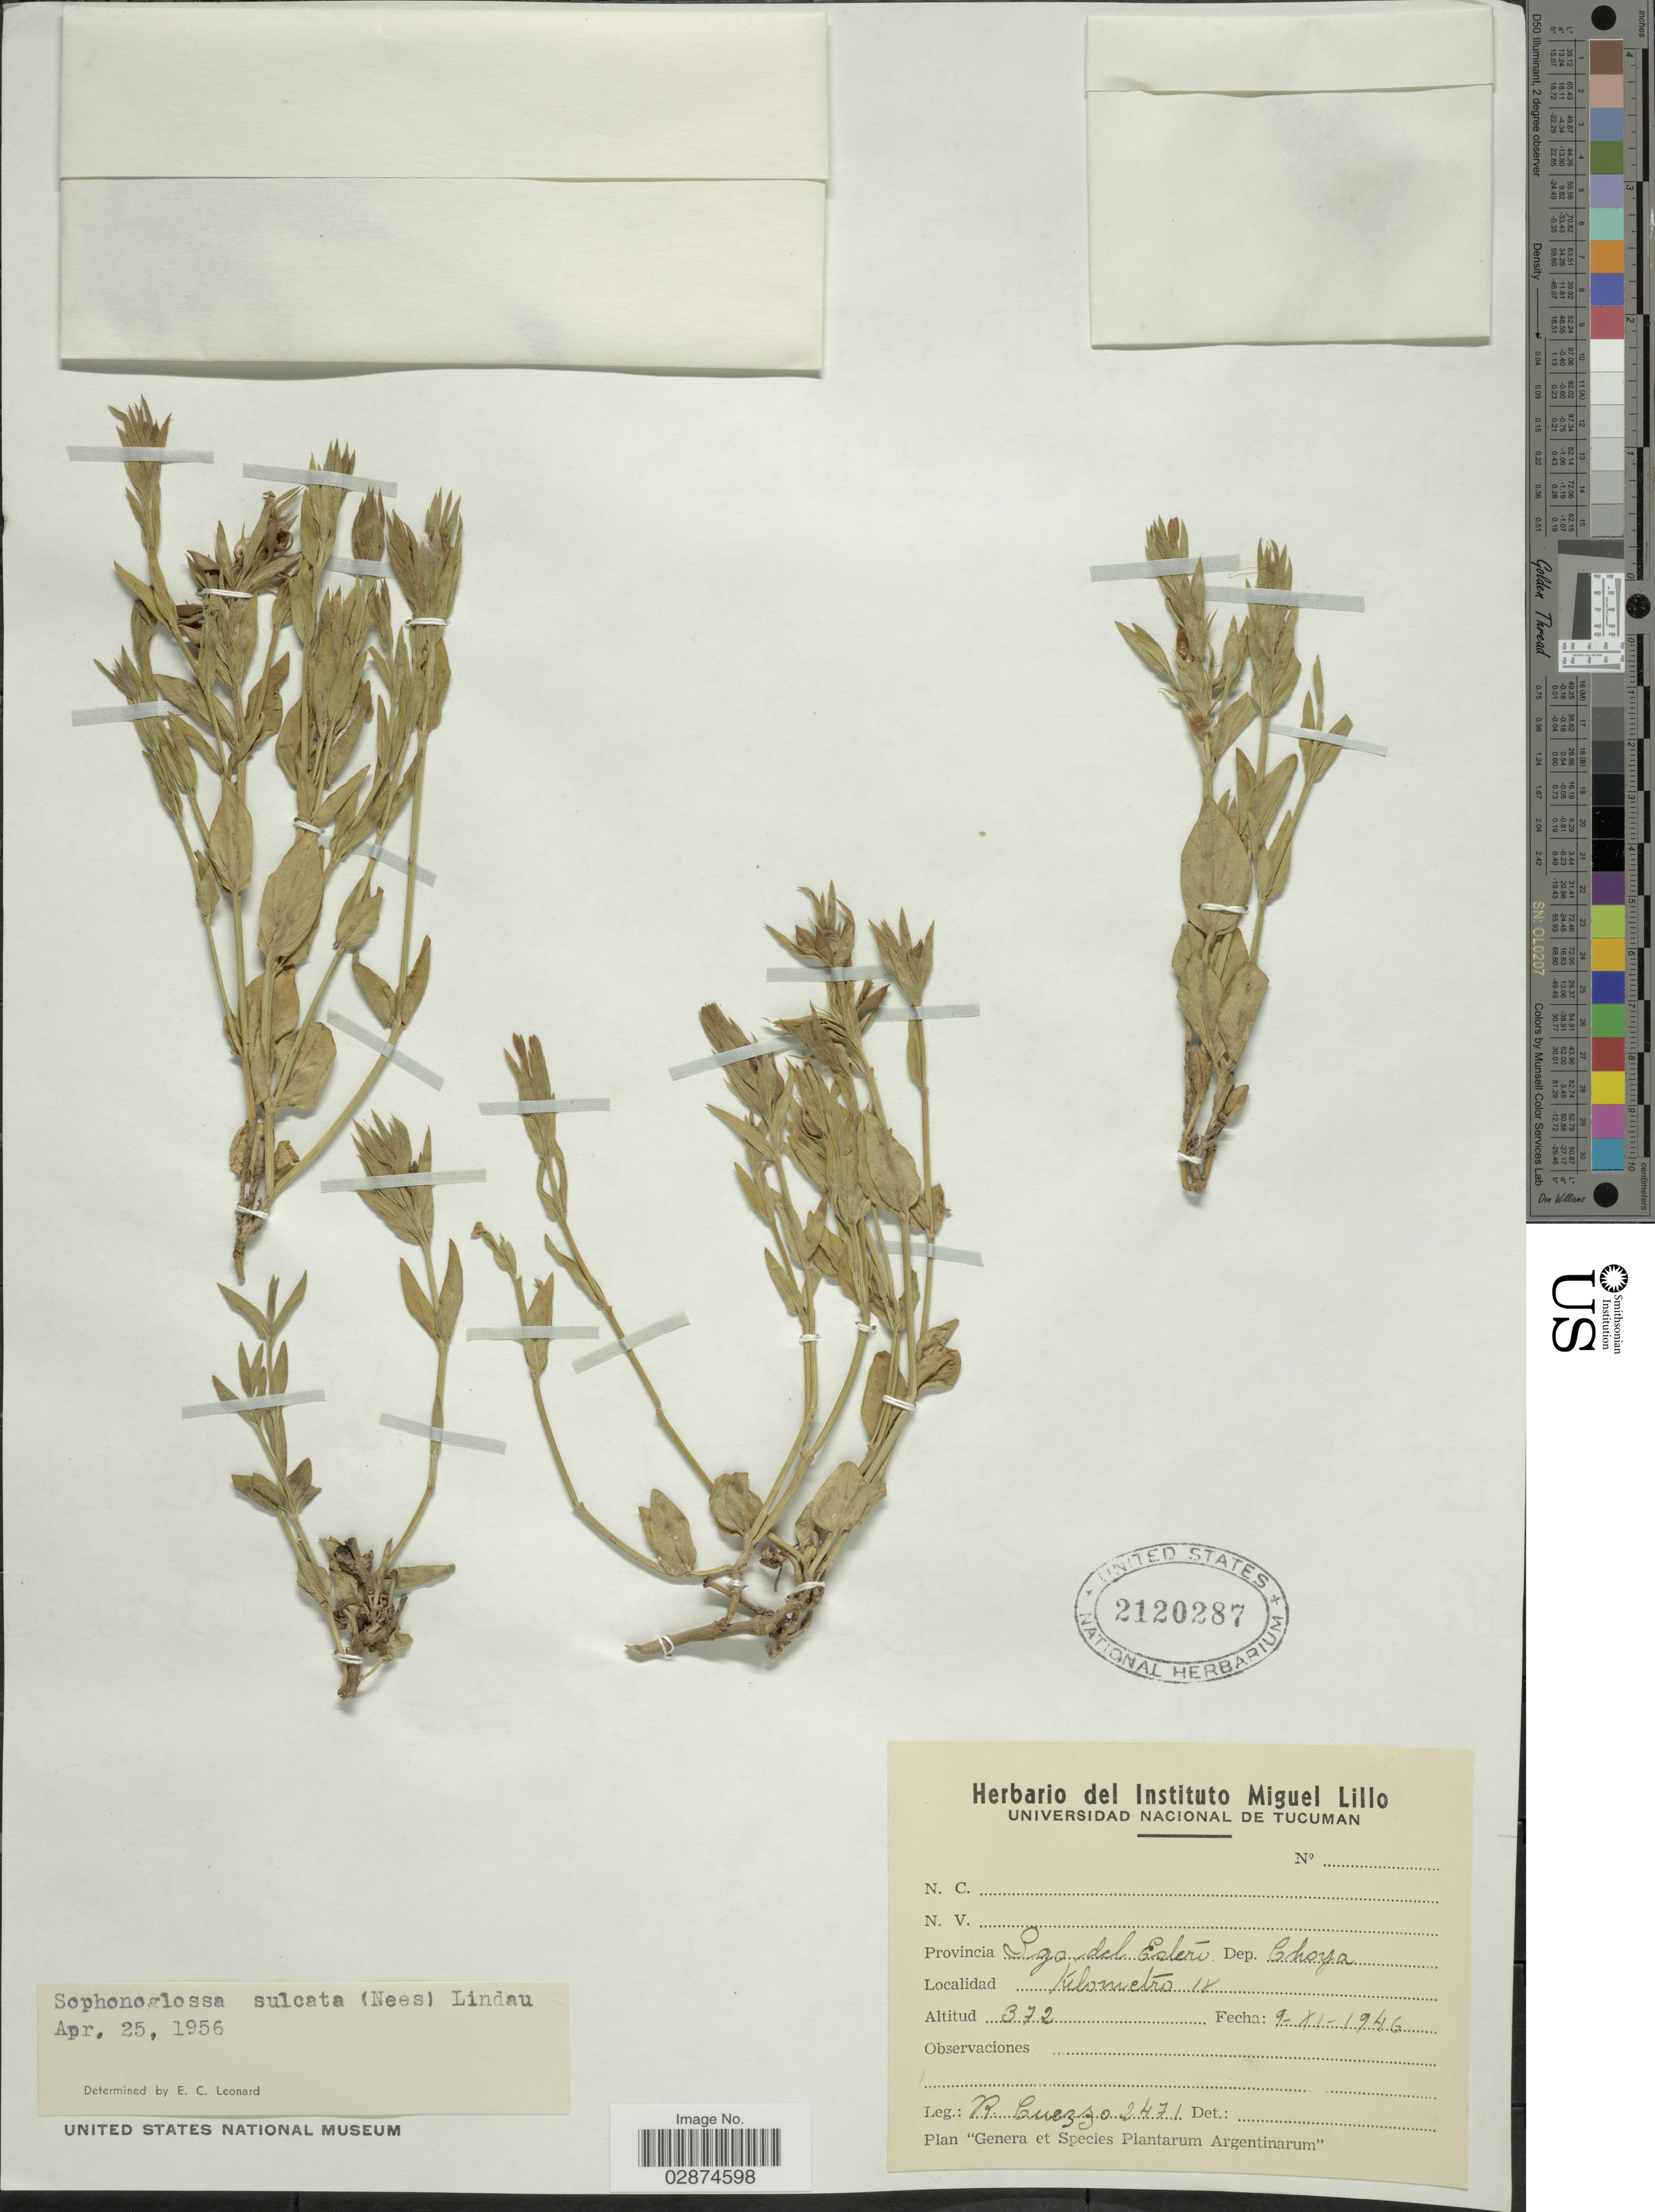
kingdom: Plantae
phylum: Tracheophyta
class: Magnoliopsida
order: Lamiales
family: Acanthaceae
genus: Yeatesia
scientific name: Yeatesia sulcata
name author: (Nees) Hilsenb.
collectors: R. Cuezzo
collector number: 2471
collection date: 1946-11-09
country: Argentina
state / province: Santiago del Estero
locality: Dep. Choya. Kilometro IV.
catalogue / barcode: US 2120287